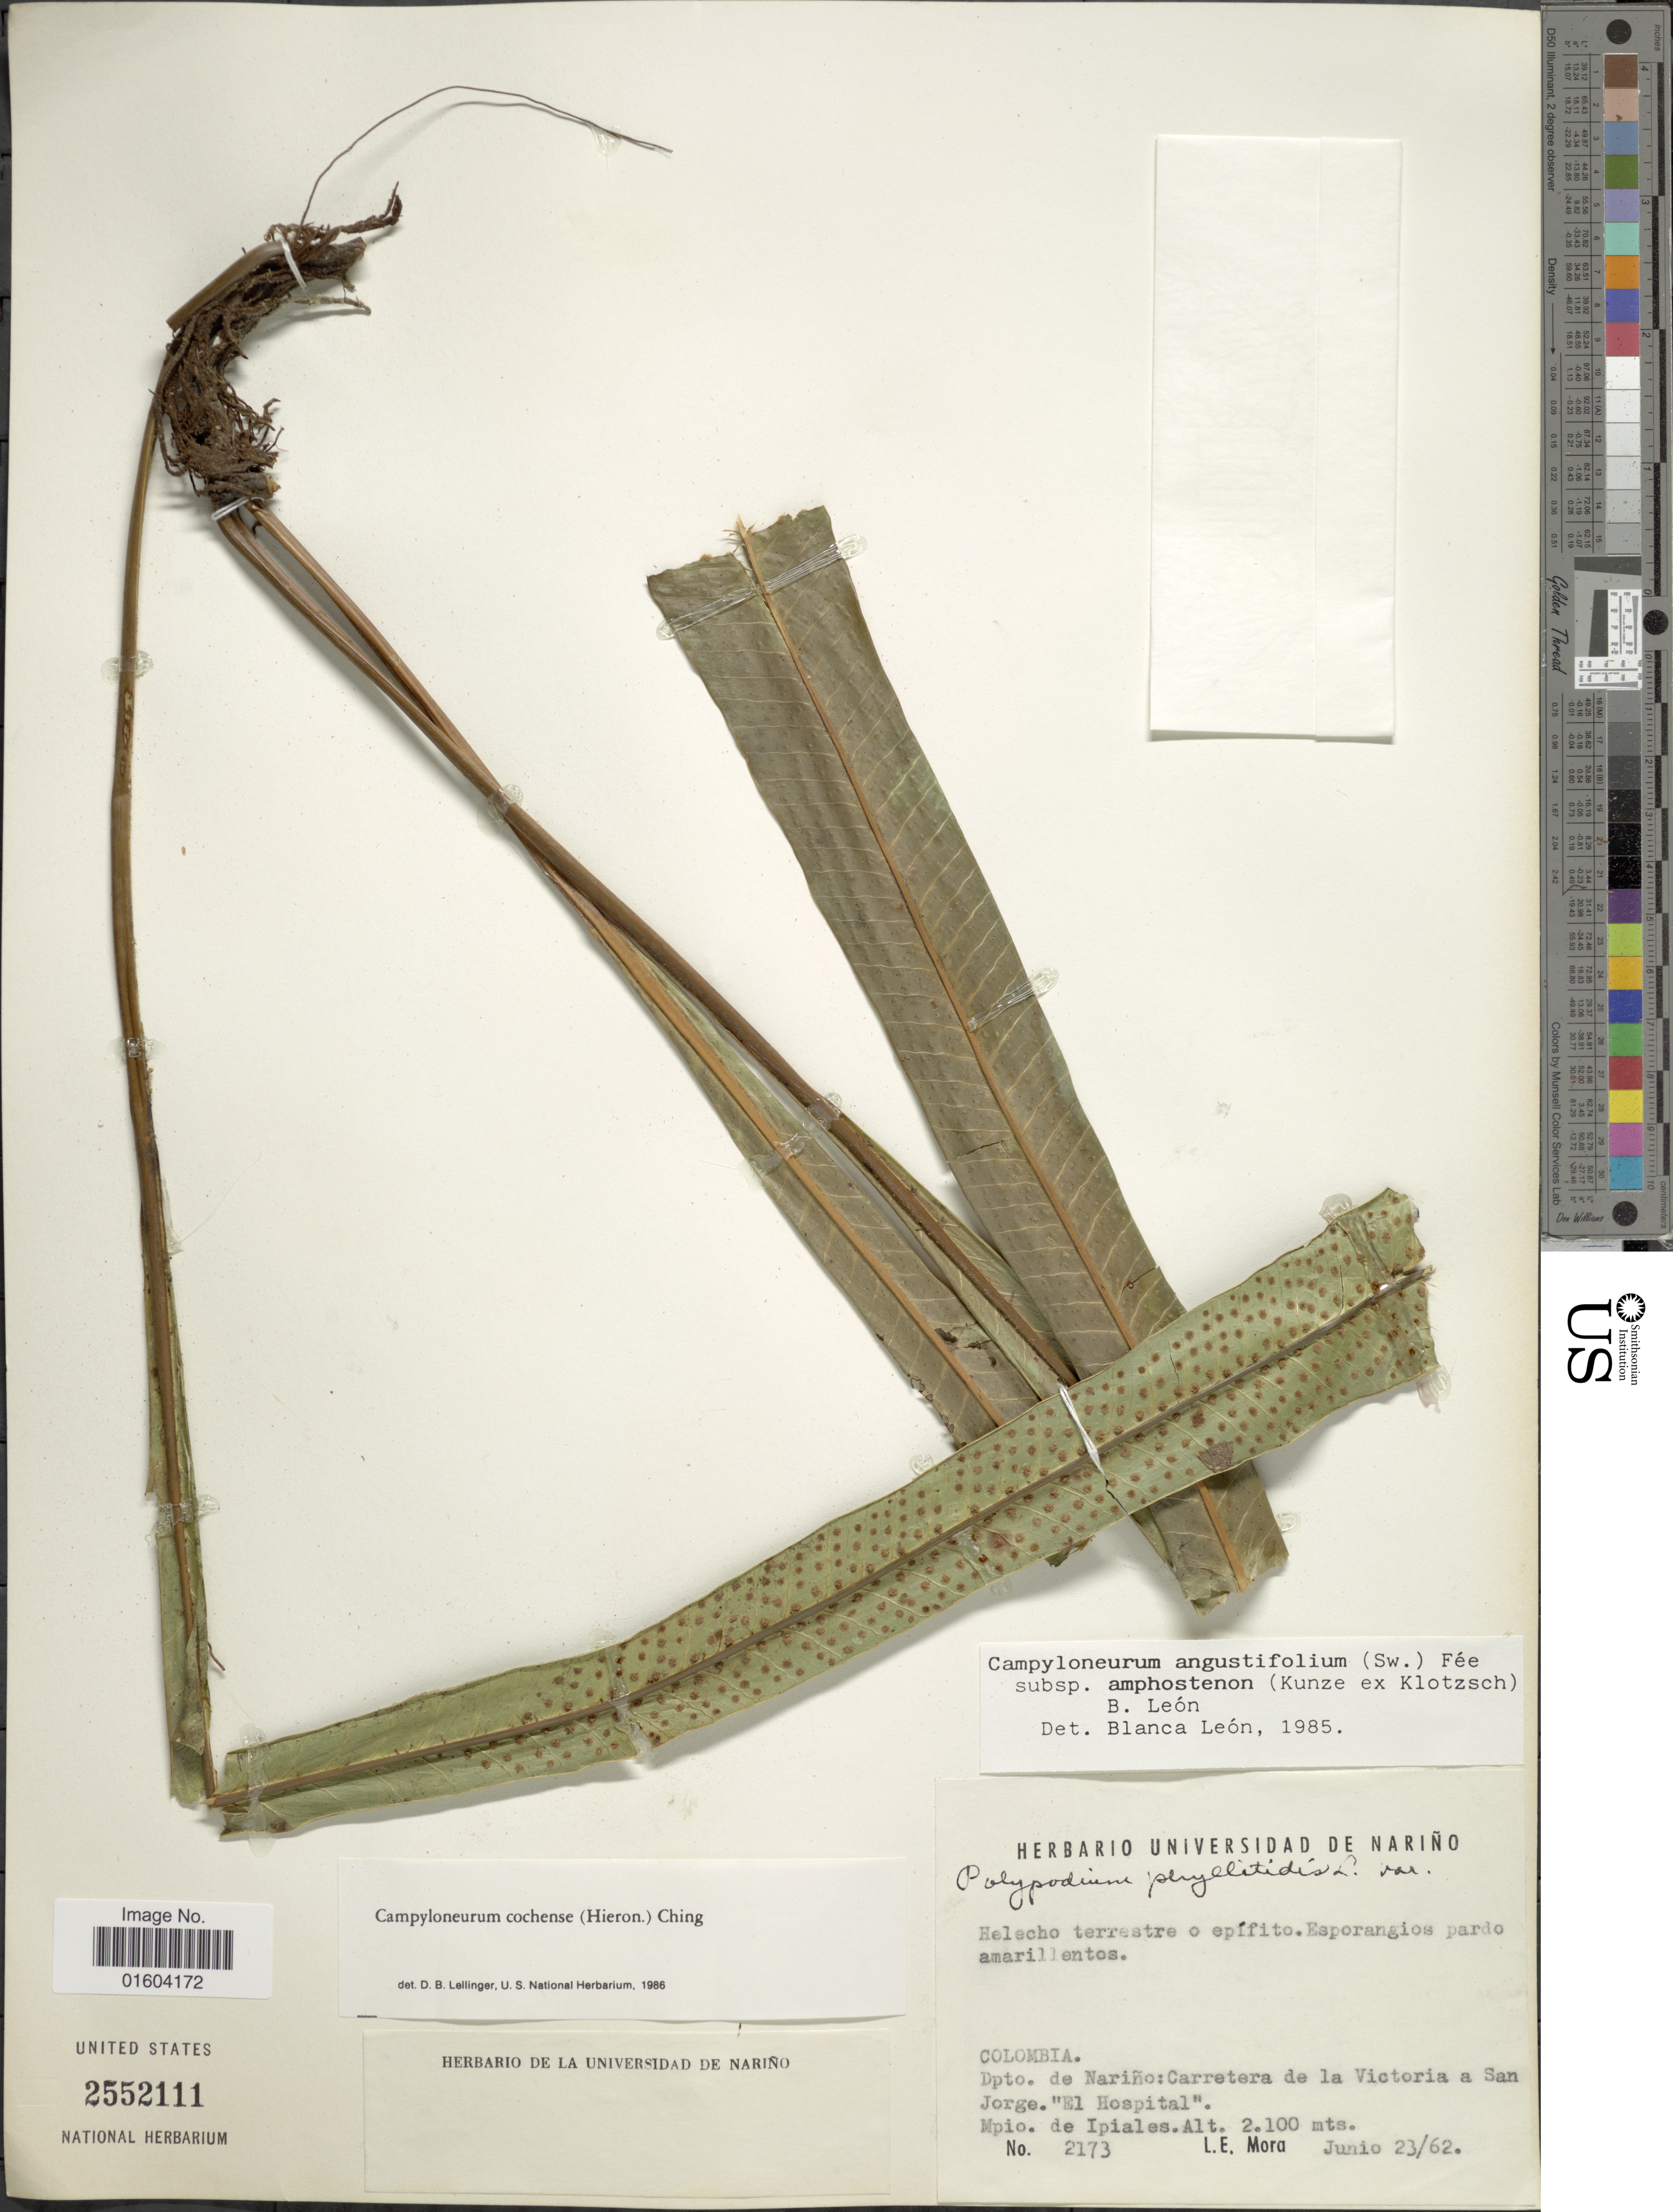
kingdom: Plantae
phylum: Tracheophyta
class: Polypodiopsida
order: Polypodiales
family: Polypodiaceae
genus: Campyloneurum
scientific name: Campyloneurum cochense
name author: (Hieron.) Ching & Farw.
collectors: L. Mora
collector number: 2173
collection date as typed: Transcribed d/m/y: 23/6/62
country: Colombia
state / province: Nariño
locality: Dpto. de Narino: Carretera de la Victoria a San Jorge. "El Hospital", Mpio. de Ipiales.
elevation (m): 2100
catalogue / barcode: US 2552111